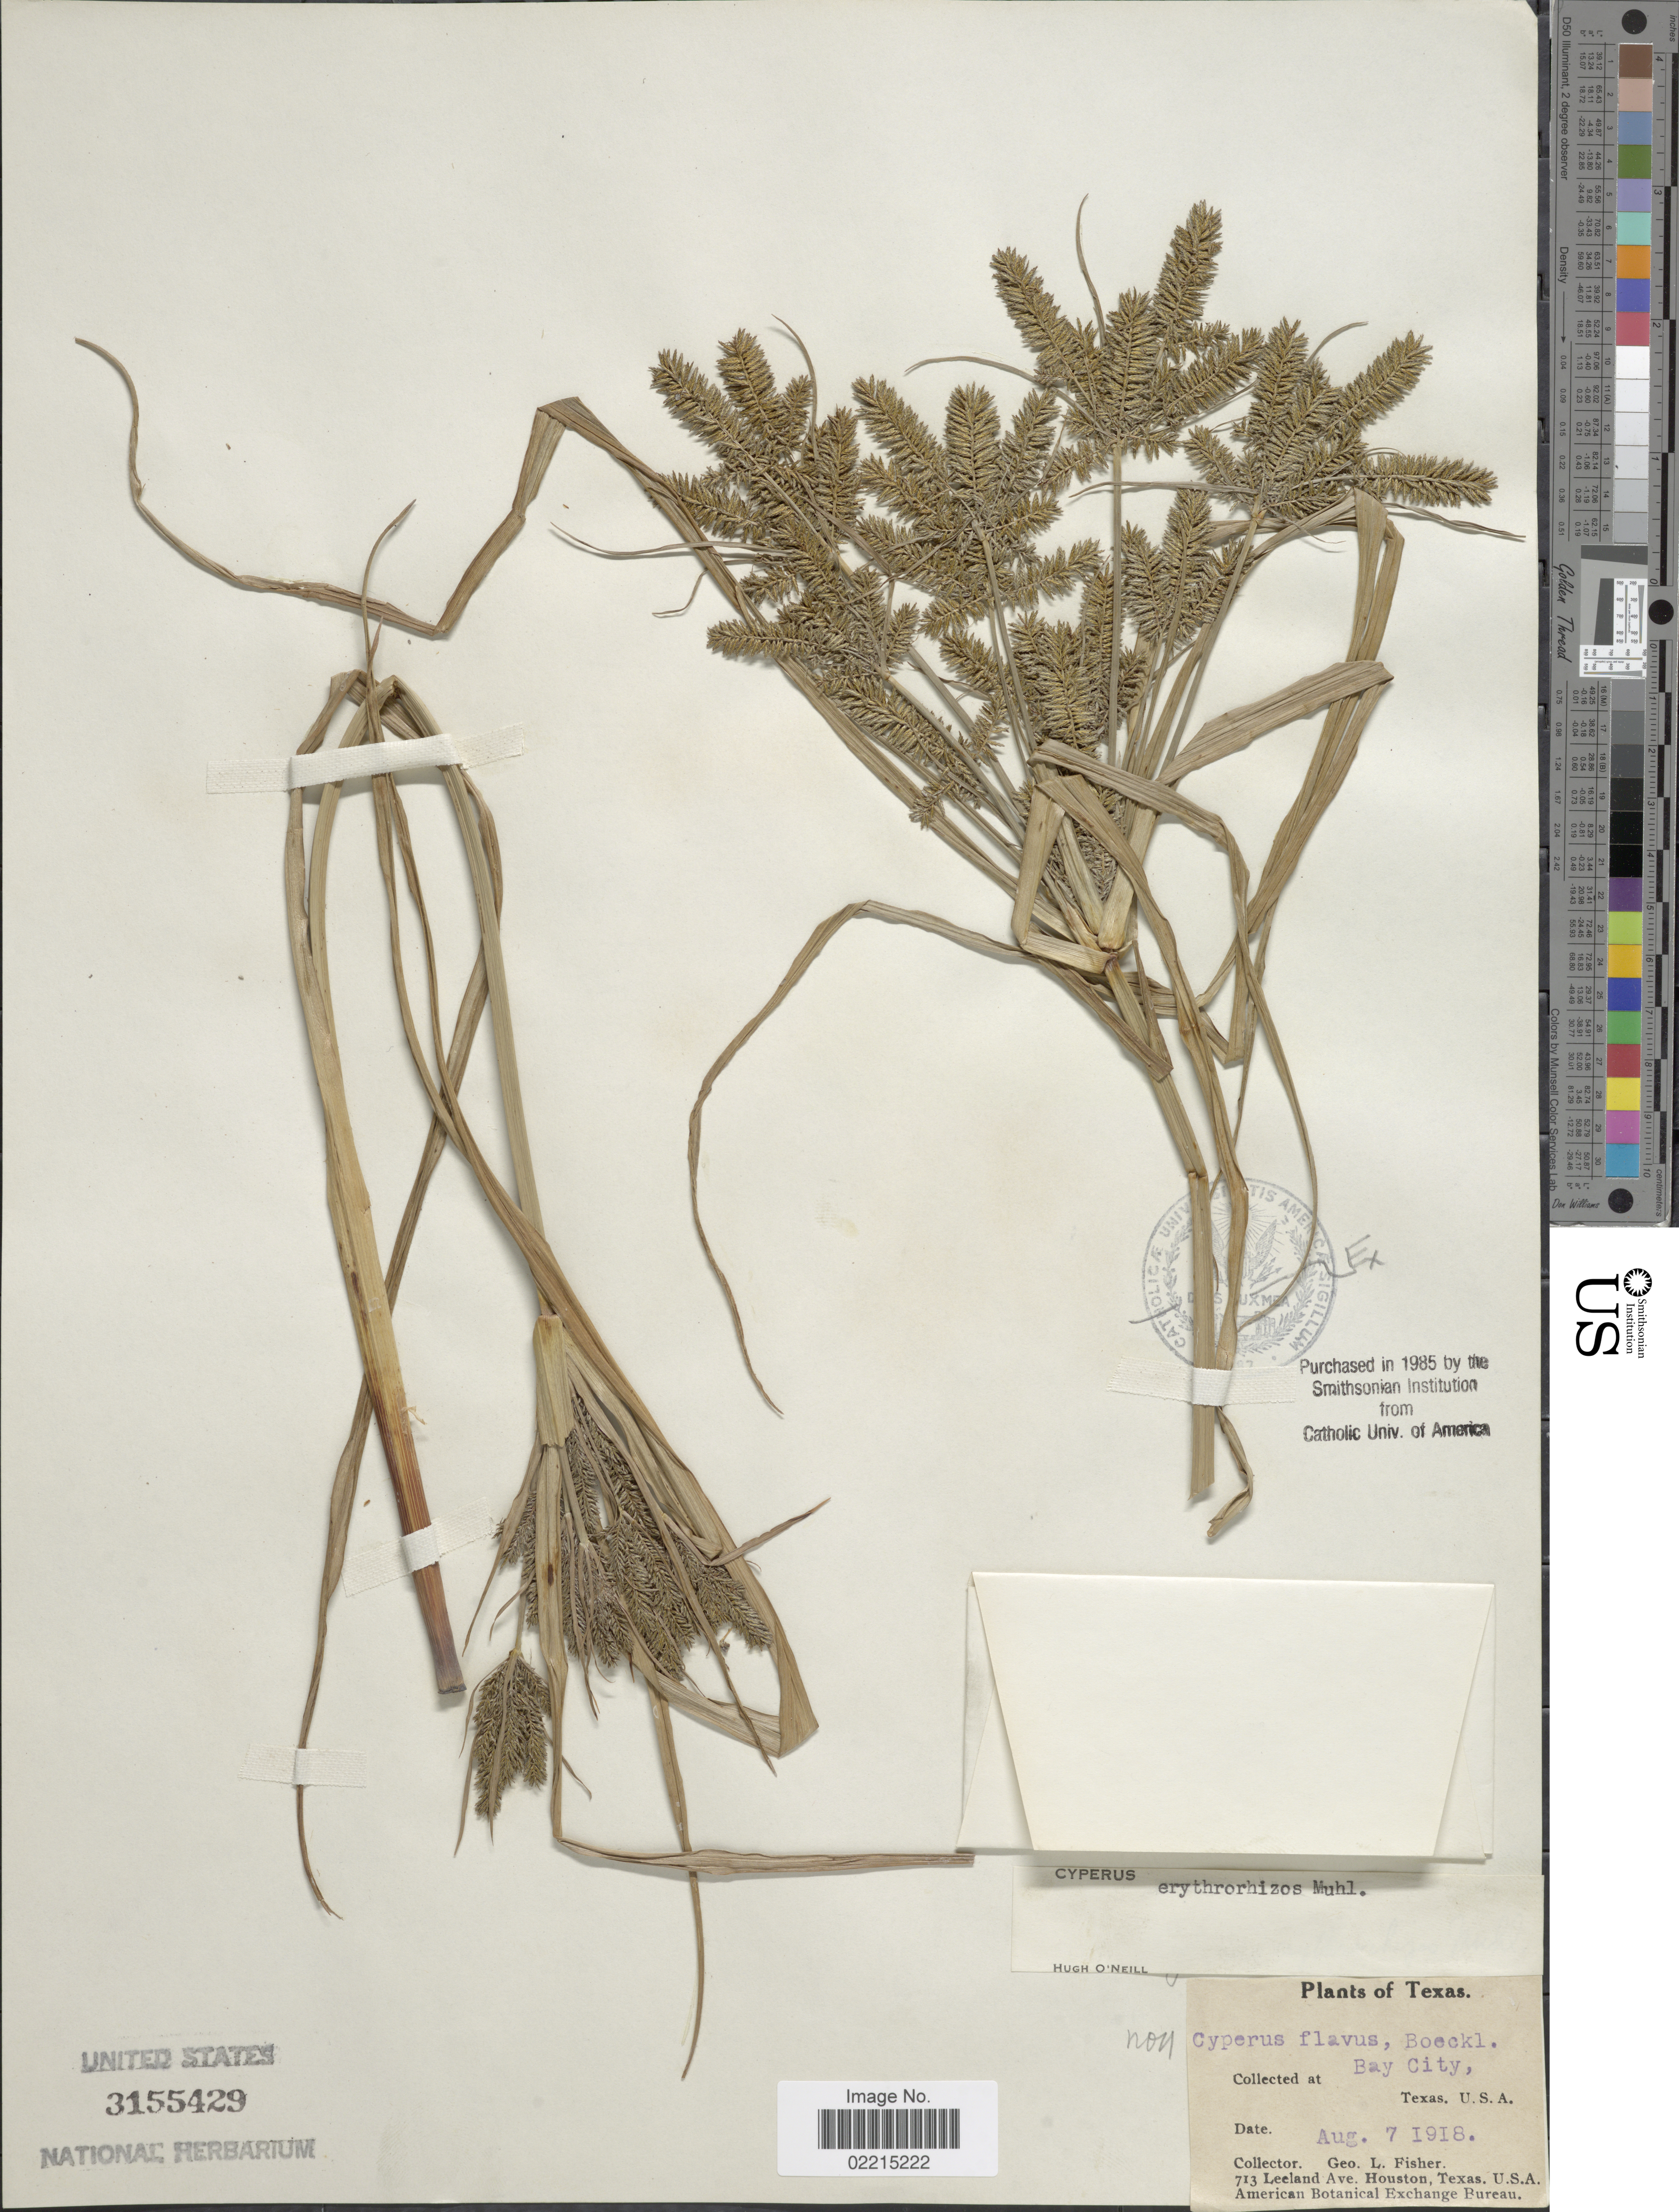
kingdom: Plantae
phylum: Tracheophyta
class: Liliopsida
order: Poales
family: Cyperaceae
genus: Cyperus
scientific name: Cyperus erythrorhizos Muhl.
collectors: G. L. Fisher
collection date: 1918-08-07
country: United States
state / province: Texas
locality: Bay City, Texas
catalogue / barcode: US 3155429